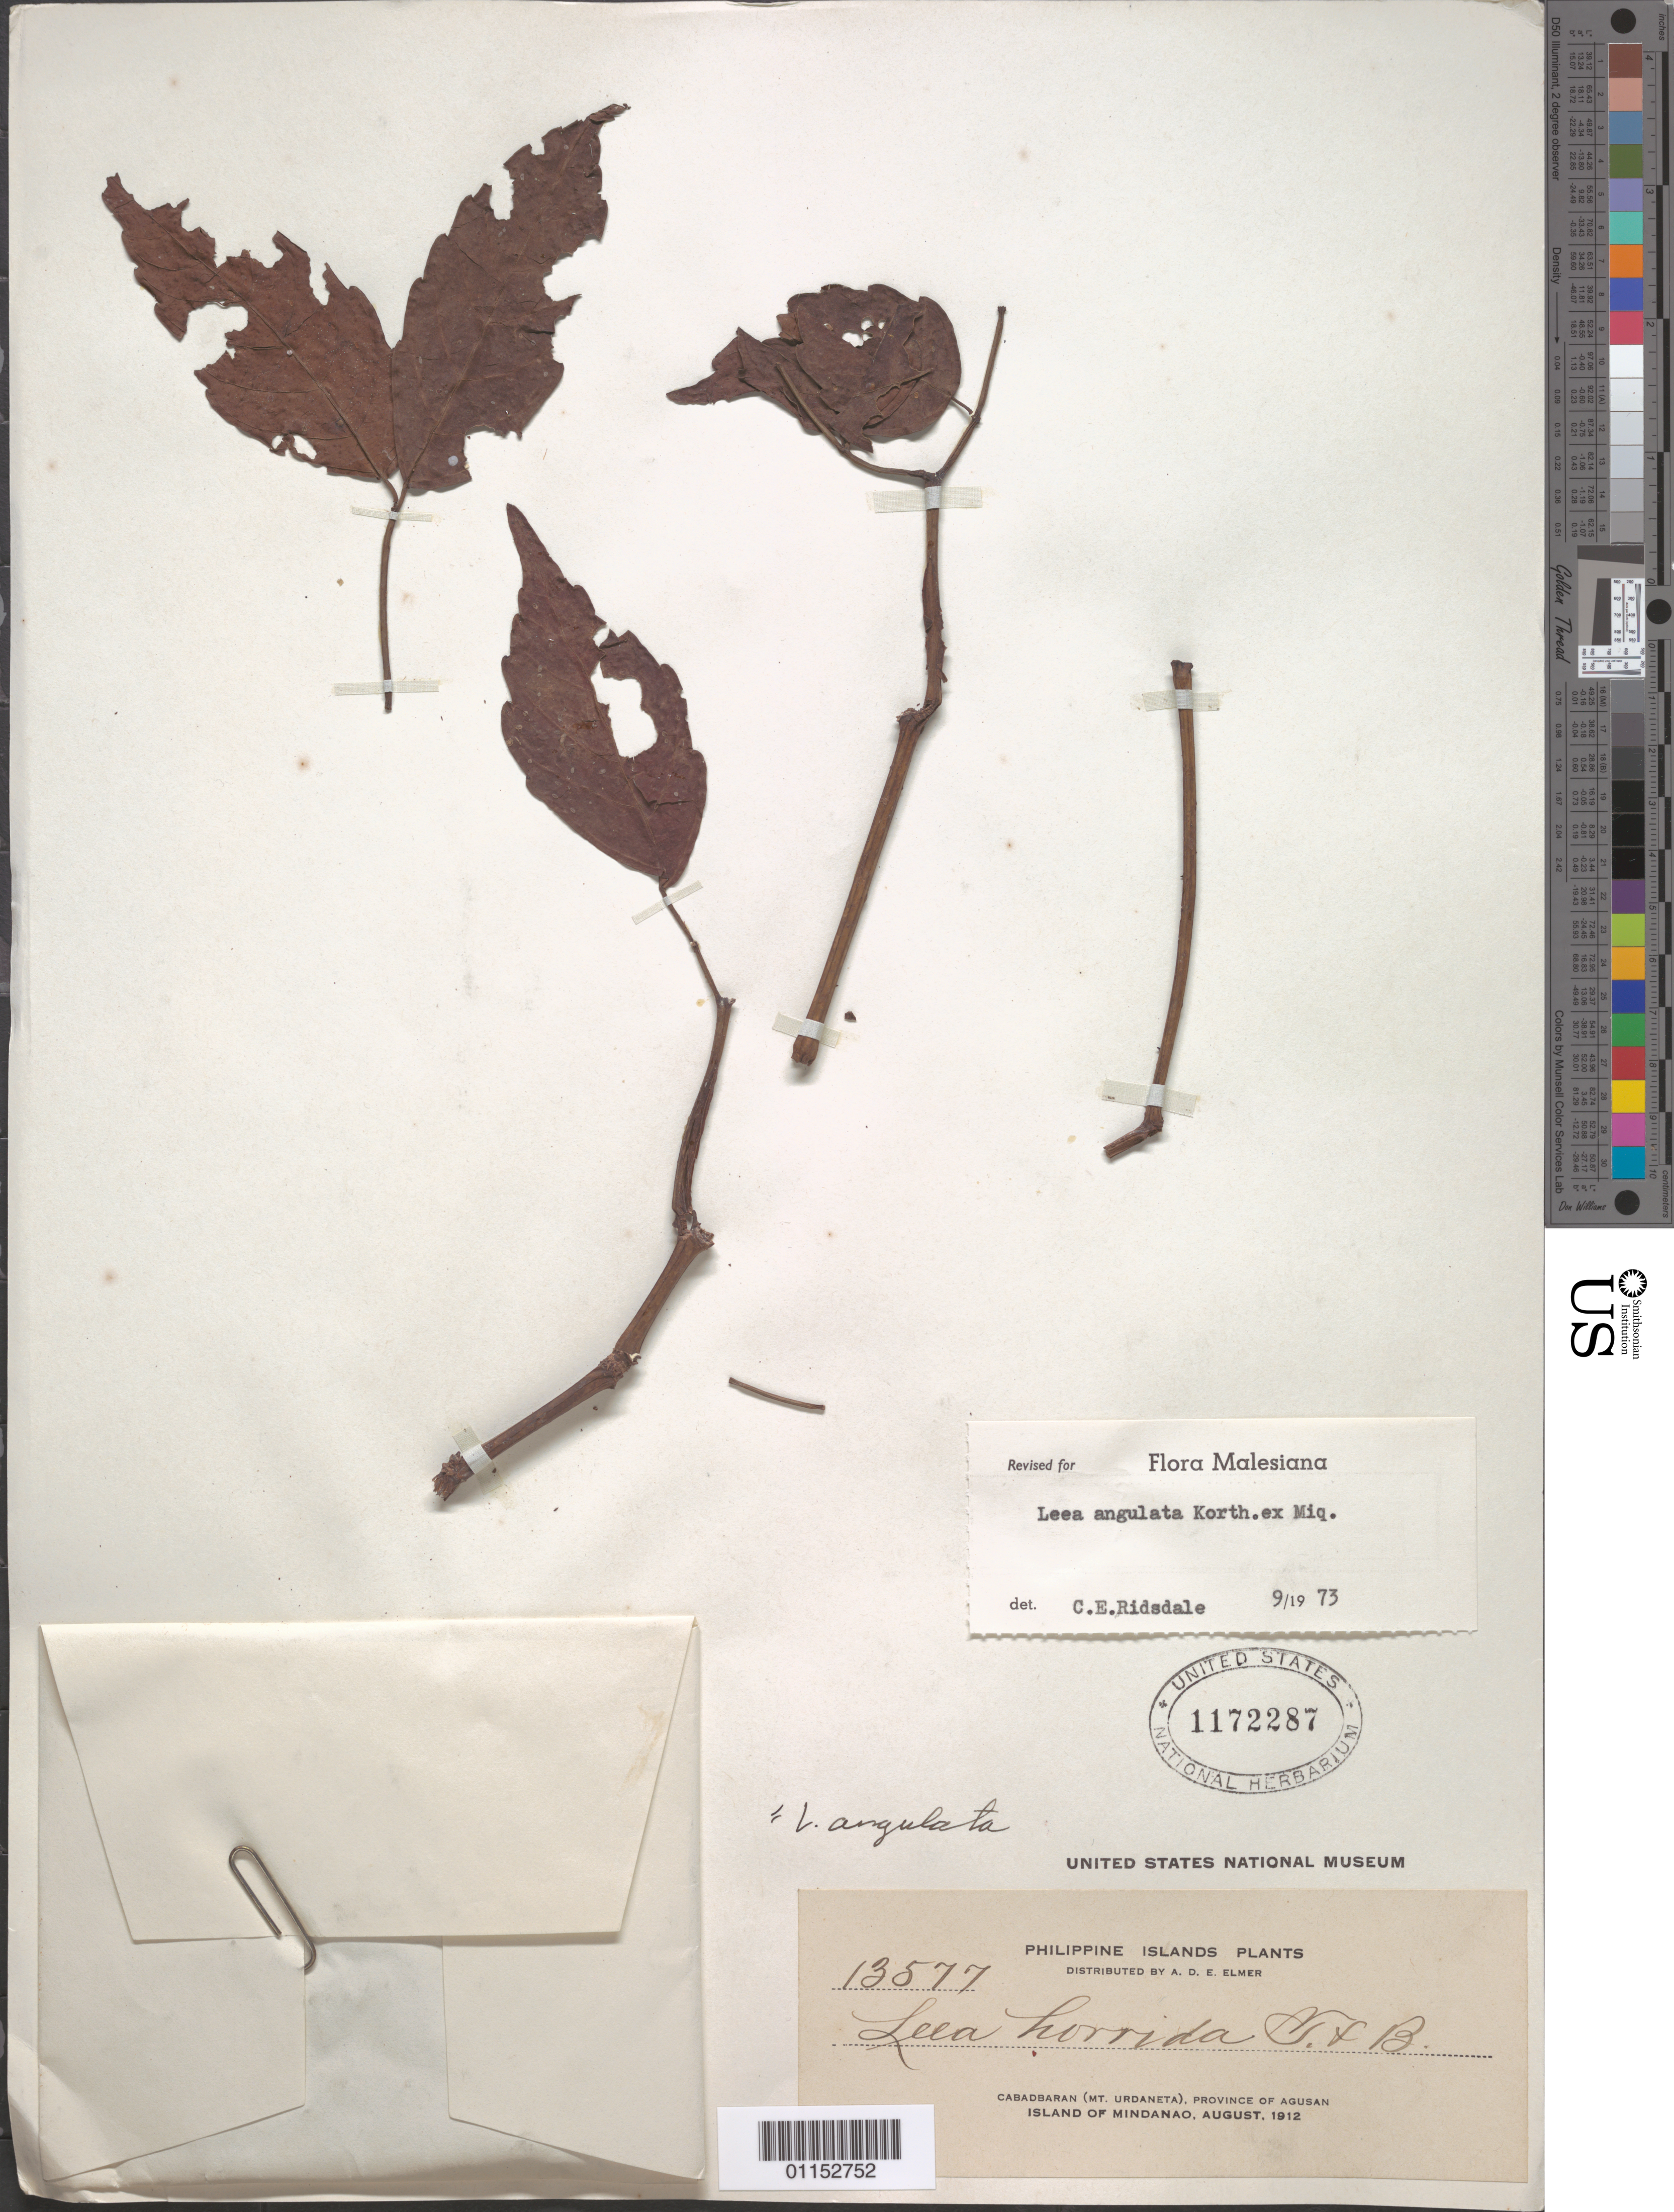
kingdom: Plantae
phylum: Tracheophyta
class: Magnoliopsida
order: Vitales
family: Vitaceae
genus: Leea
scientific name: Leea angulata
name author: Korth. ex Miq.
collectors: A. D. E. Elmer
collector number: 13577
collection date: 1912-08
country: Philippines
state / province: Caraga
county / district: Agusan del Norte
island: Mindanao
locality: Cabadbaran (Mt Urdaneta)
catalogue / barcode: US 1172287